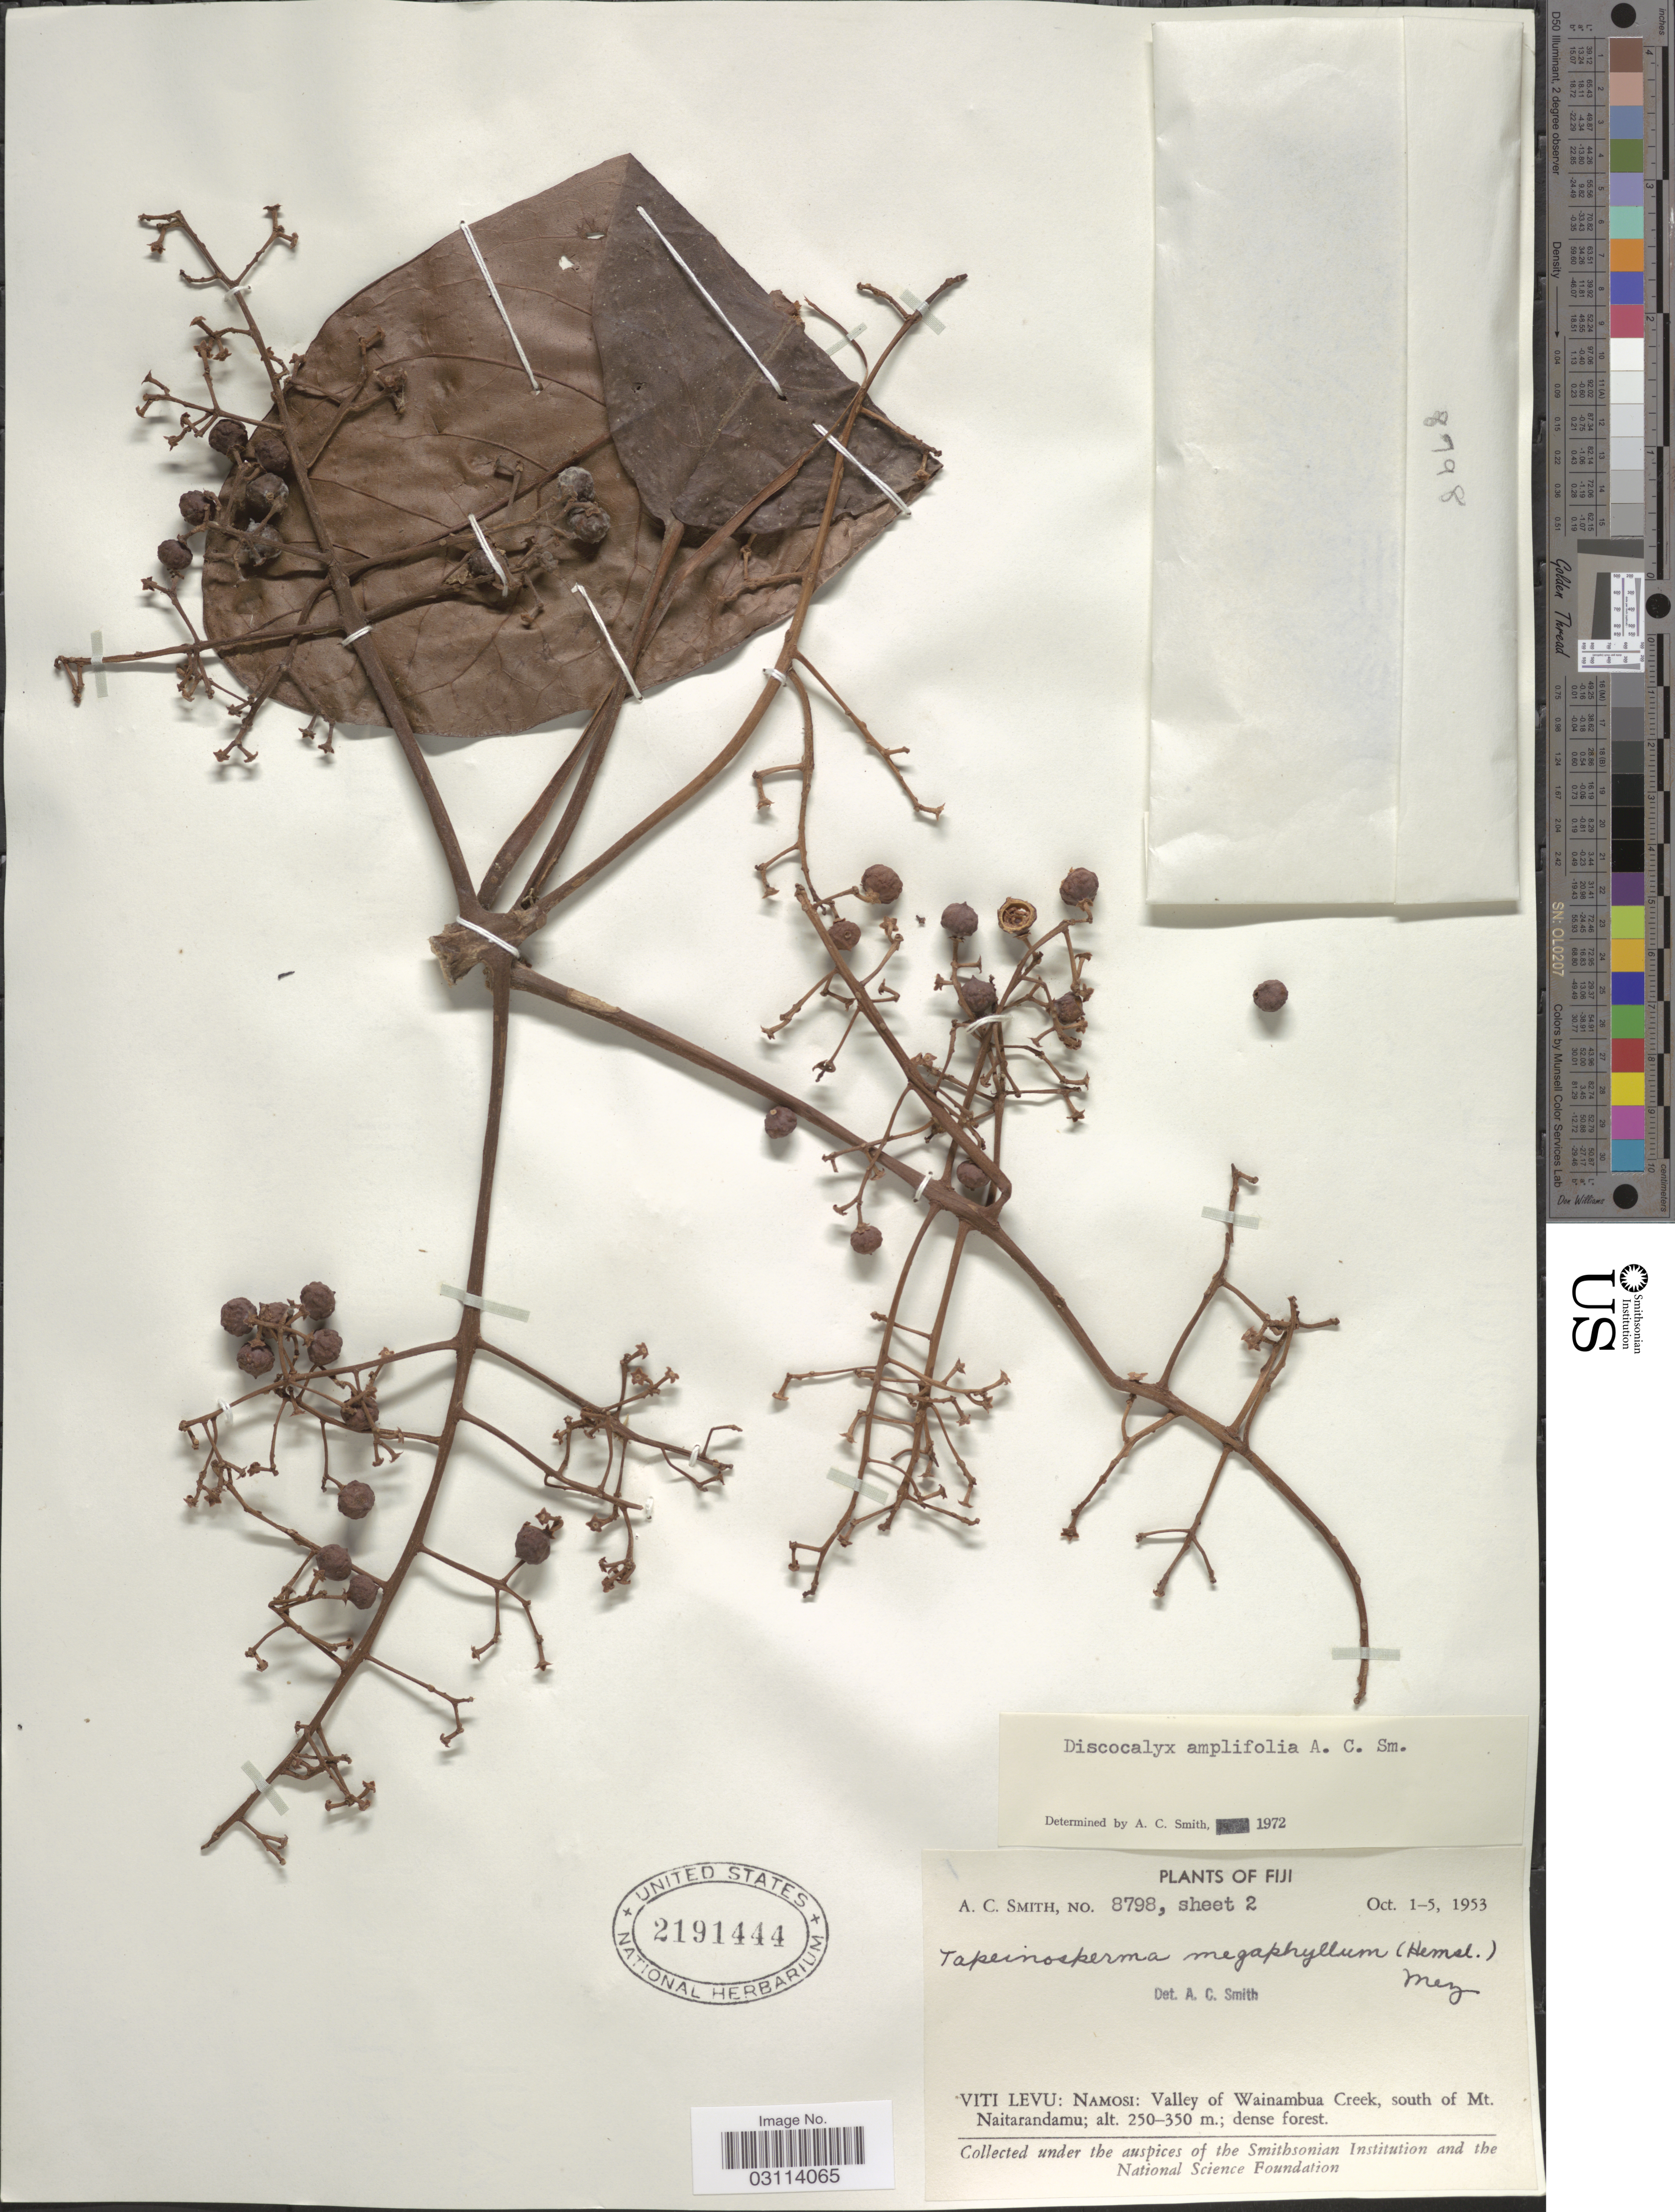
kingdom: Plantae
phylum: Tracheophyta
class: Magnoliopsida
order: Ericales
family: Primulaceae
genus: Discocalyx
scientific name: Discocalyx amplifolia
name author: A.C. Sm.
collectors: A. C. Smith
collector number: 8798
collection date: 1953-10-01/1953-10-05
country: Fiji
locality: Viti Levu: Namosi: Valley of Wainambua Creek, south of Mt. Naitarandamu.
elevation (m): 250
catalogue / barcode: US 2191444